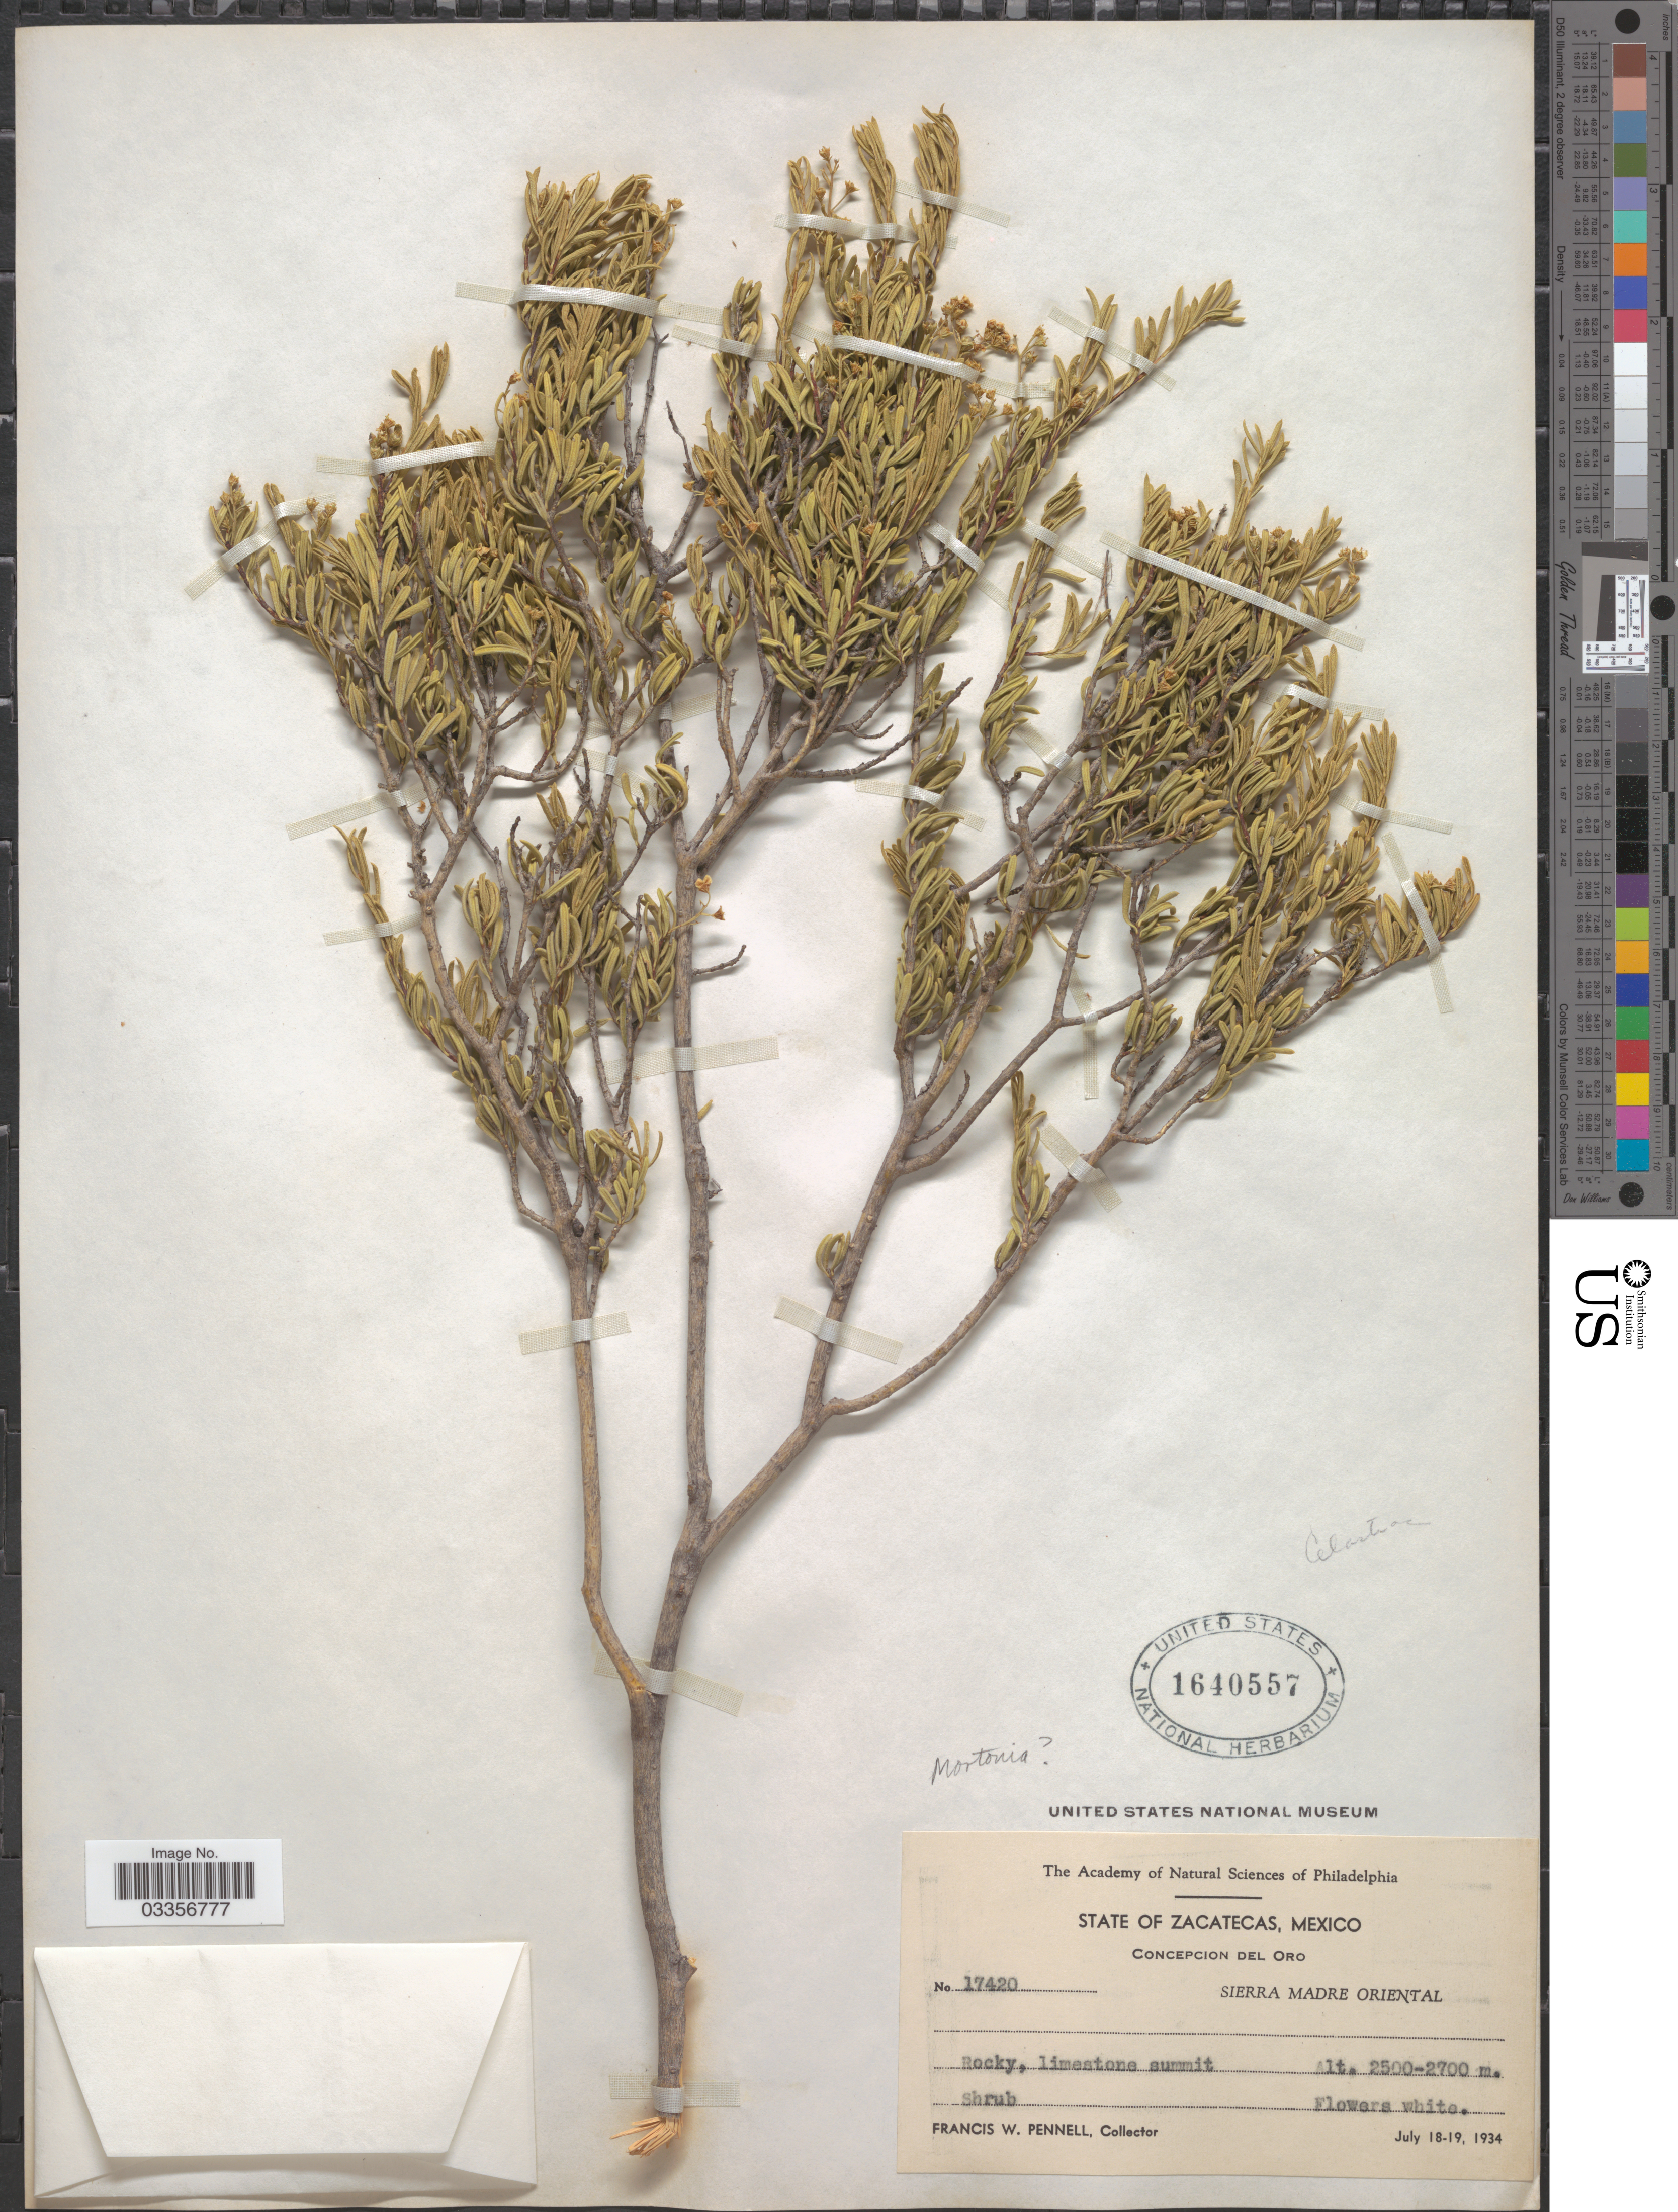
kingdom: Plantae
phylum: Tracheophyta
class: Magnoliopsida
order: Celastrales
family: Celastraceae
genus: Mortonia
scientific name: Mortonia sp.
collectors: F. W. Pennell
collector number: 17420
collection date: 1934-07-18/1934-07-19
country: Mexico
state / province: Zacatecas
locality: Concepcion del Oro, Sierra Madre Oriental.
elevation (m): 2500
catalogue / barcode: US 1640557